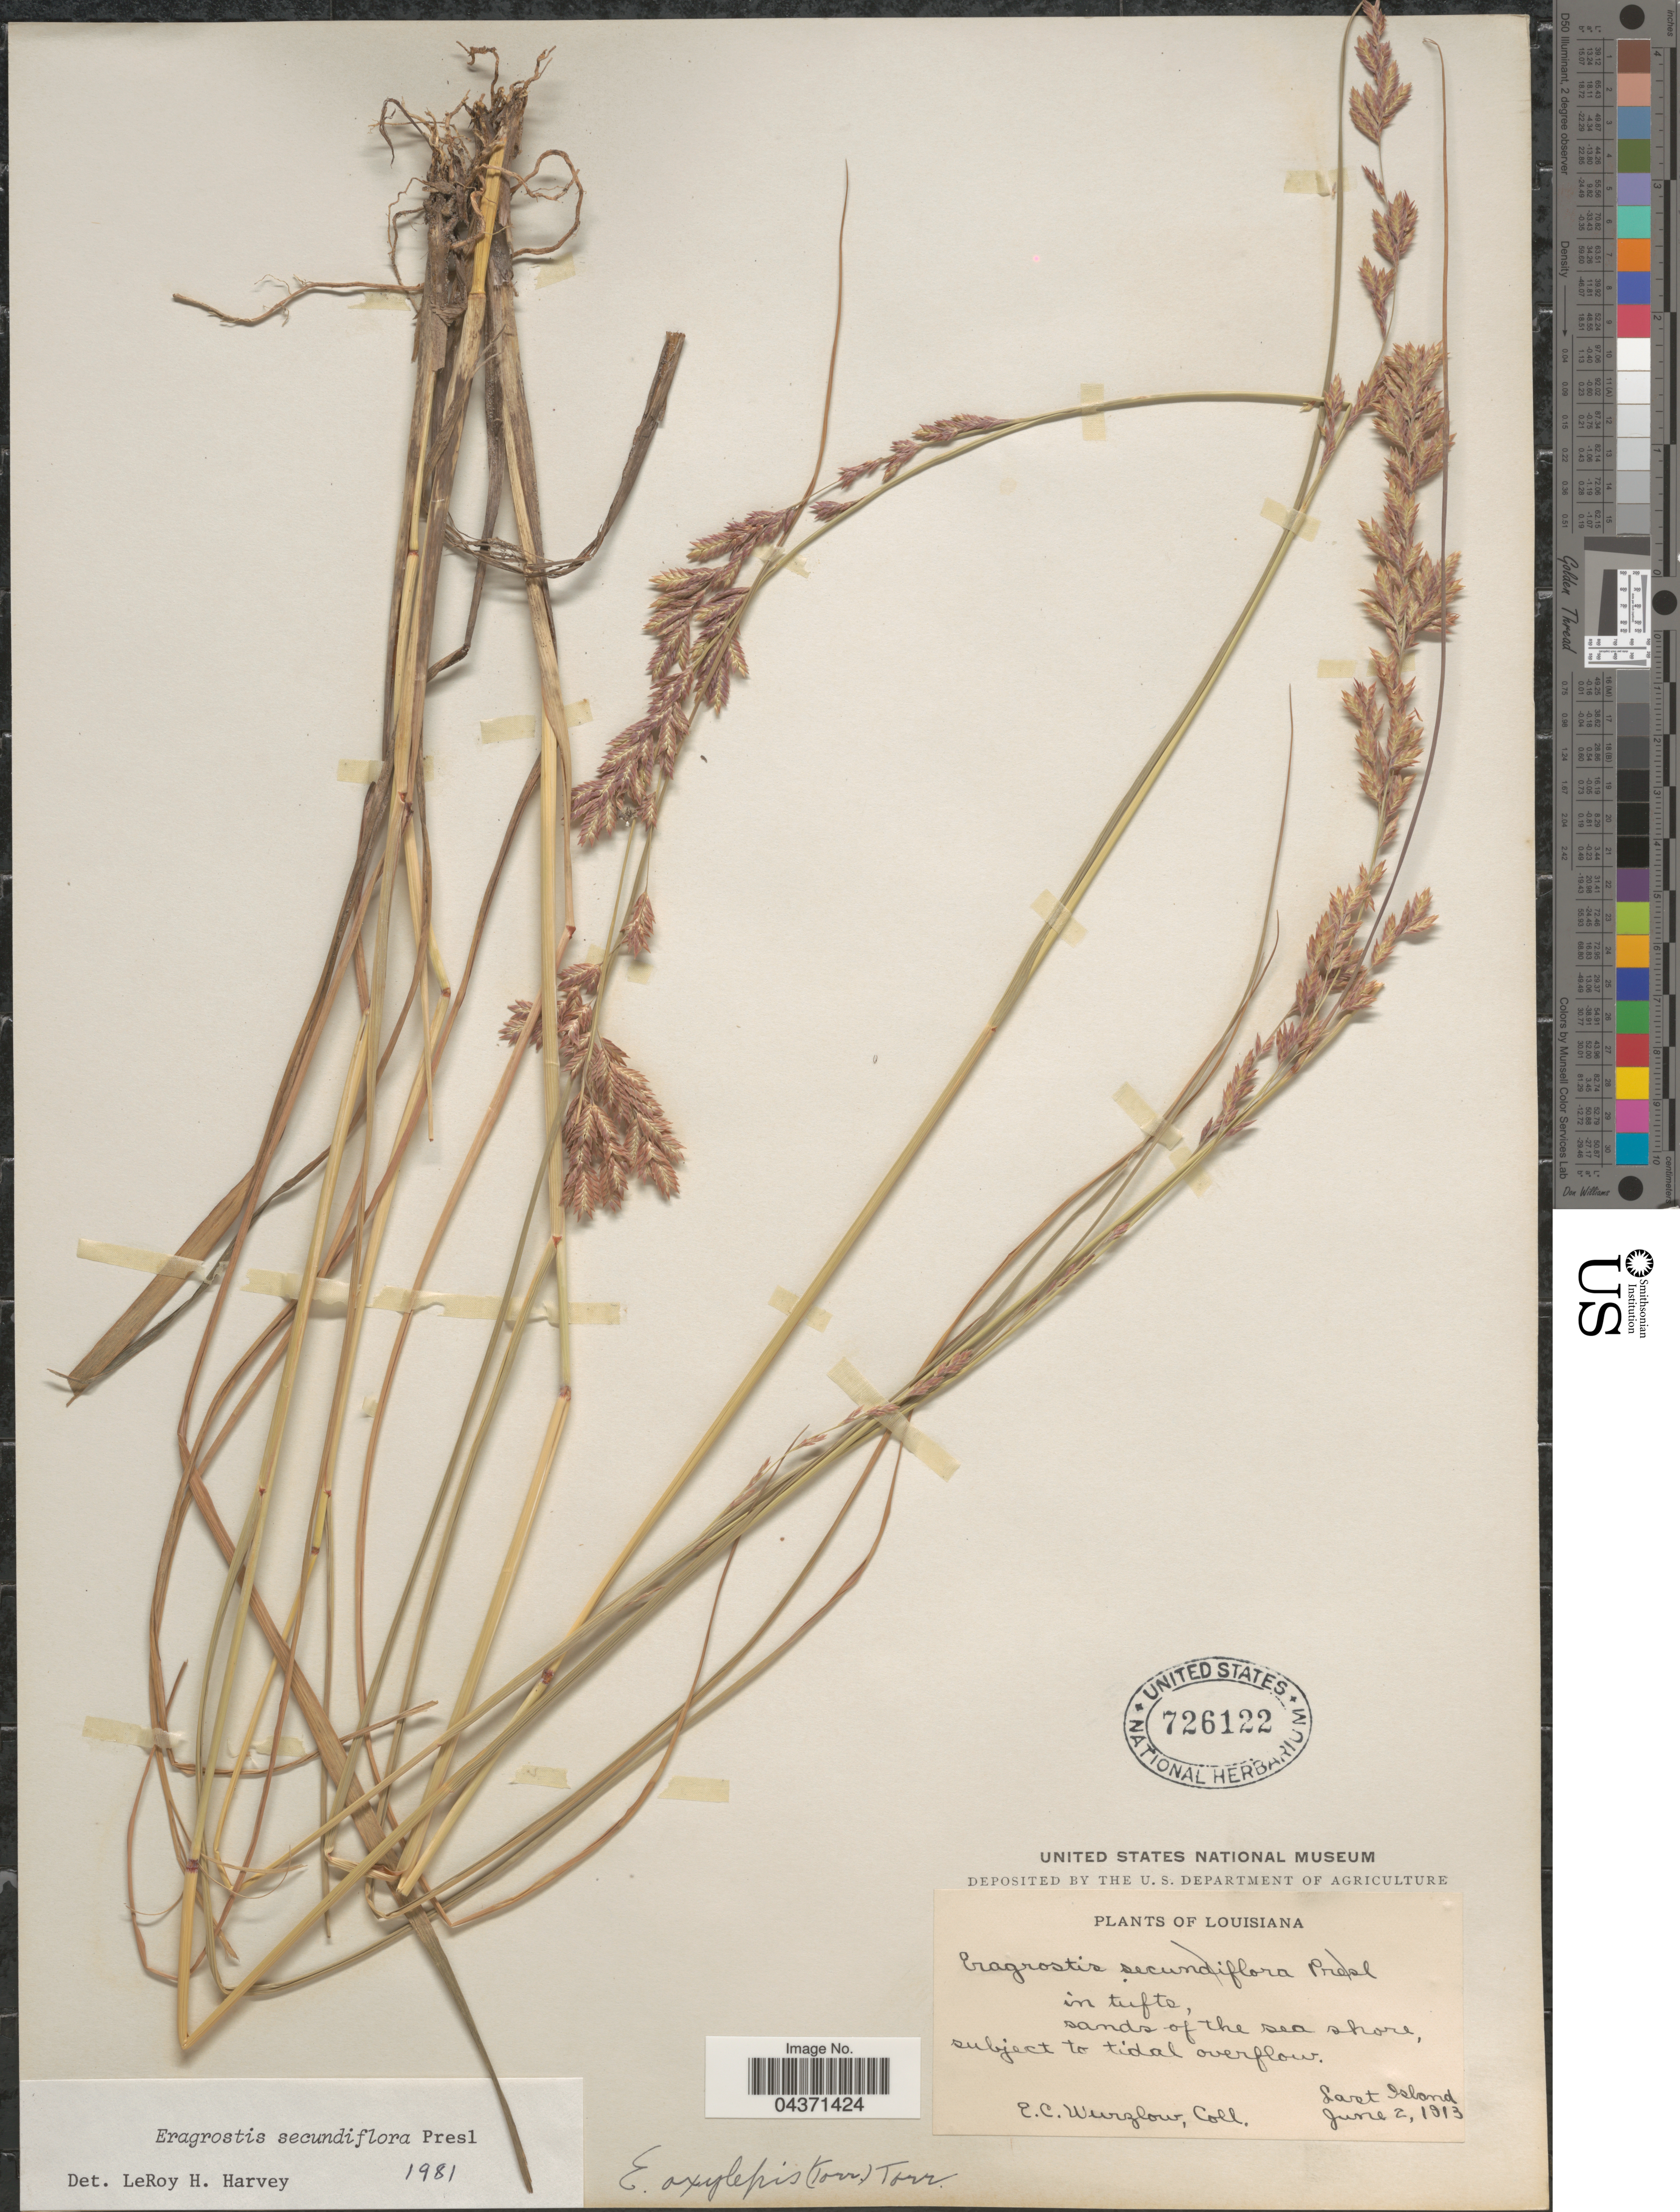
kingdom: Plantae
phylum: Tracheophyta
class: Liliopsida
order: Poales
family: Poaceae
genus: Eragrostis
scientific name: Eragrostis secundiflora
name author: J. Presl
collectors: E. Wurzlow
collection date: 1913-06-02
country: United States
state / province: Louisiana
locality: Last Island.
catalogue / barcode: US 726122